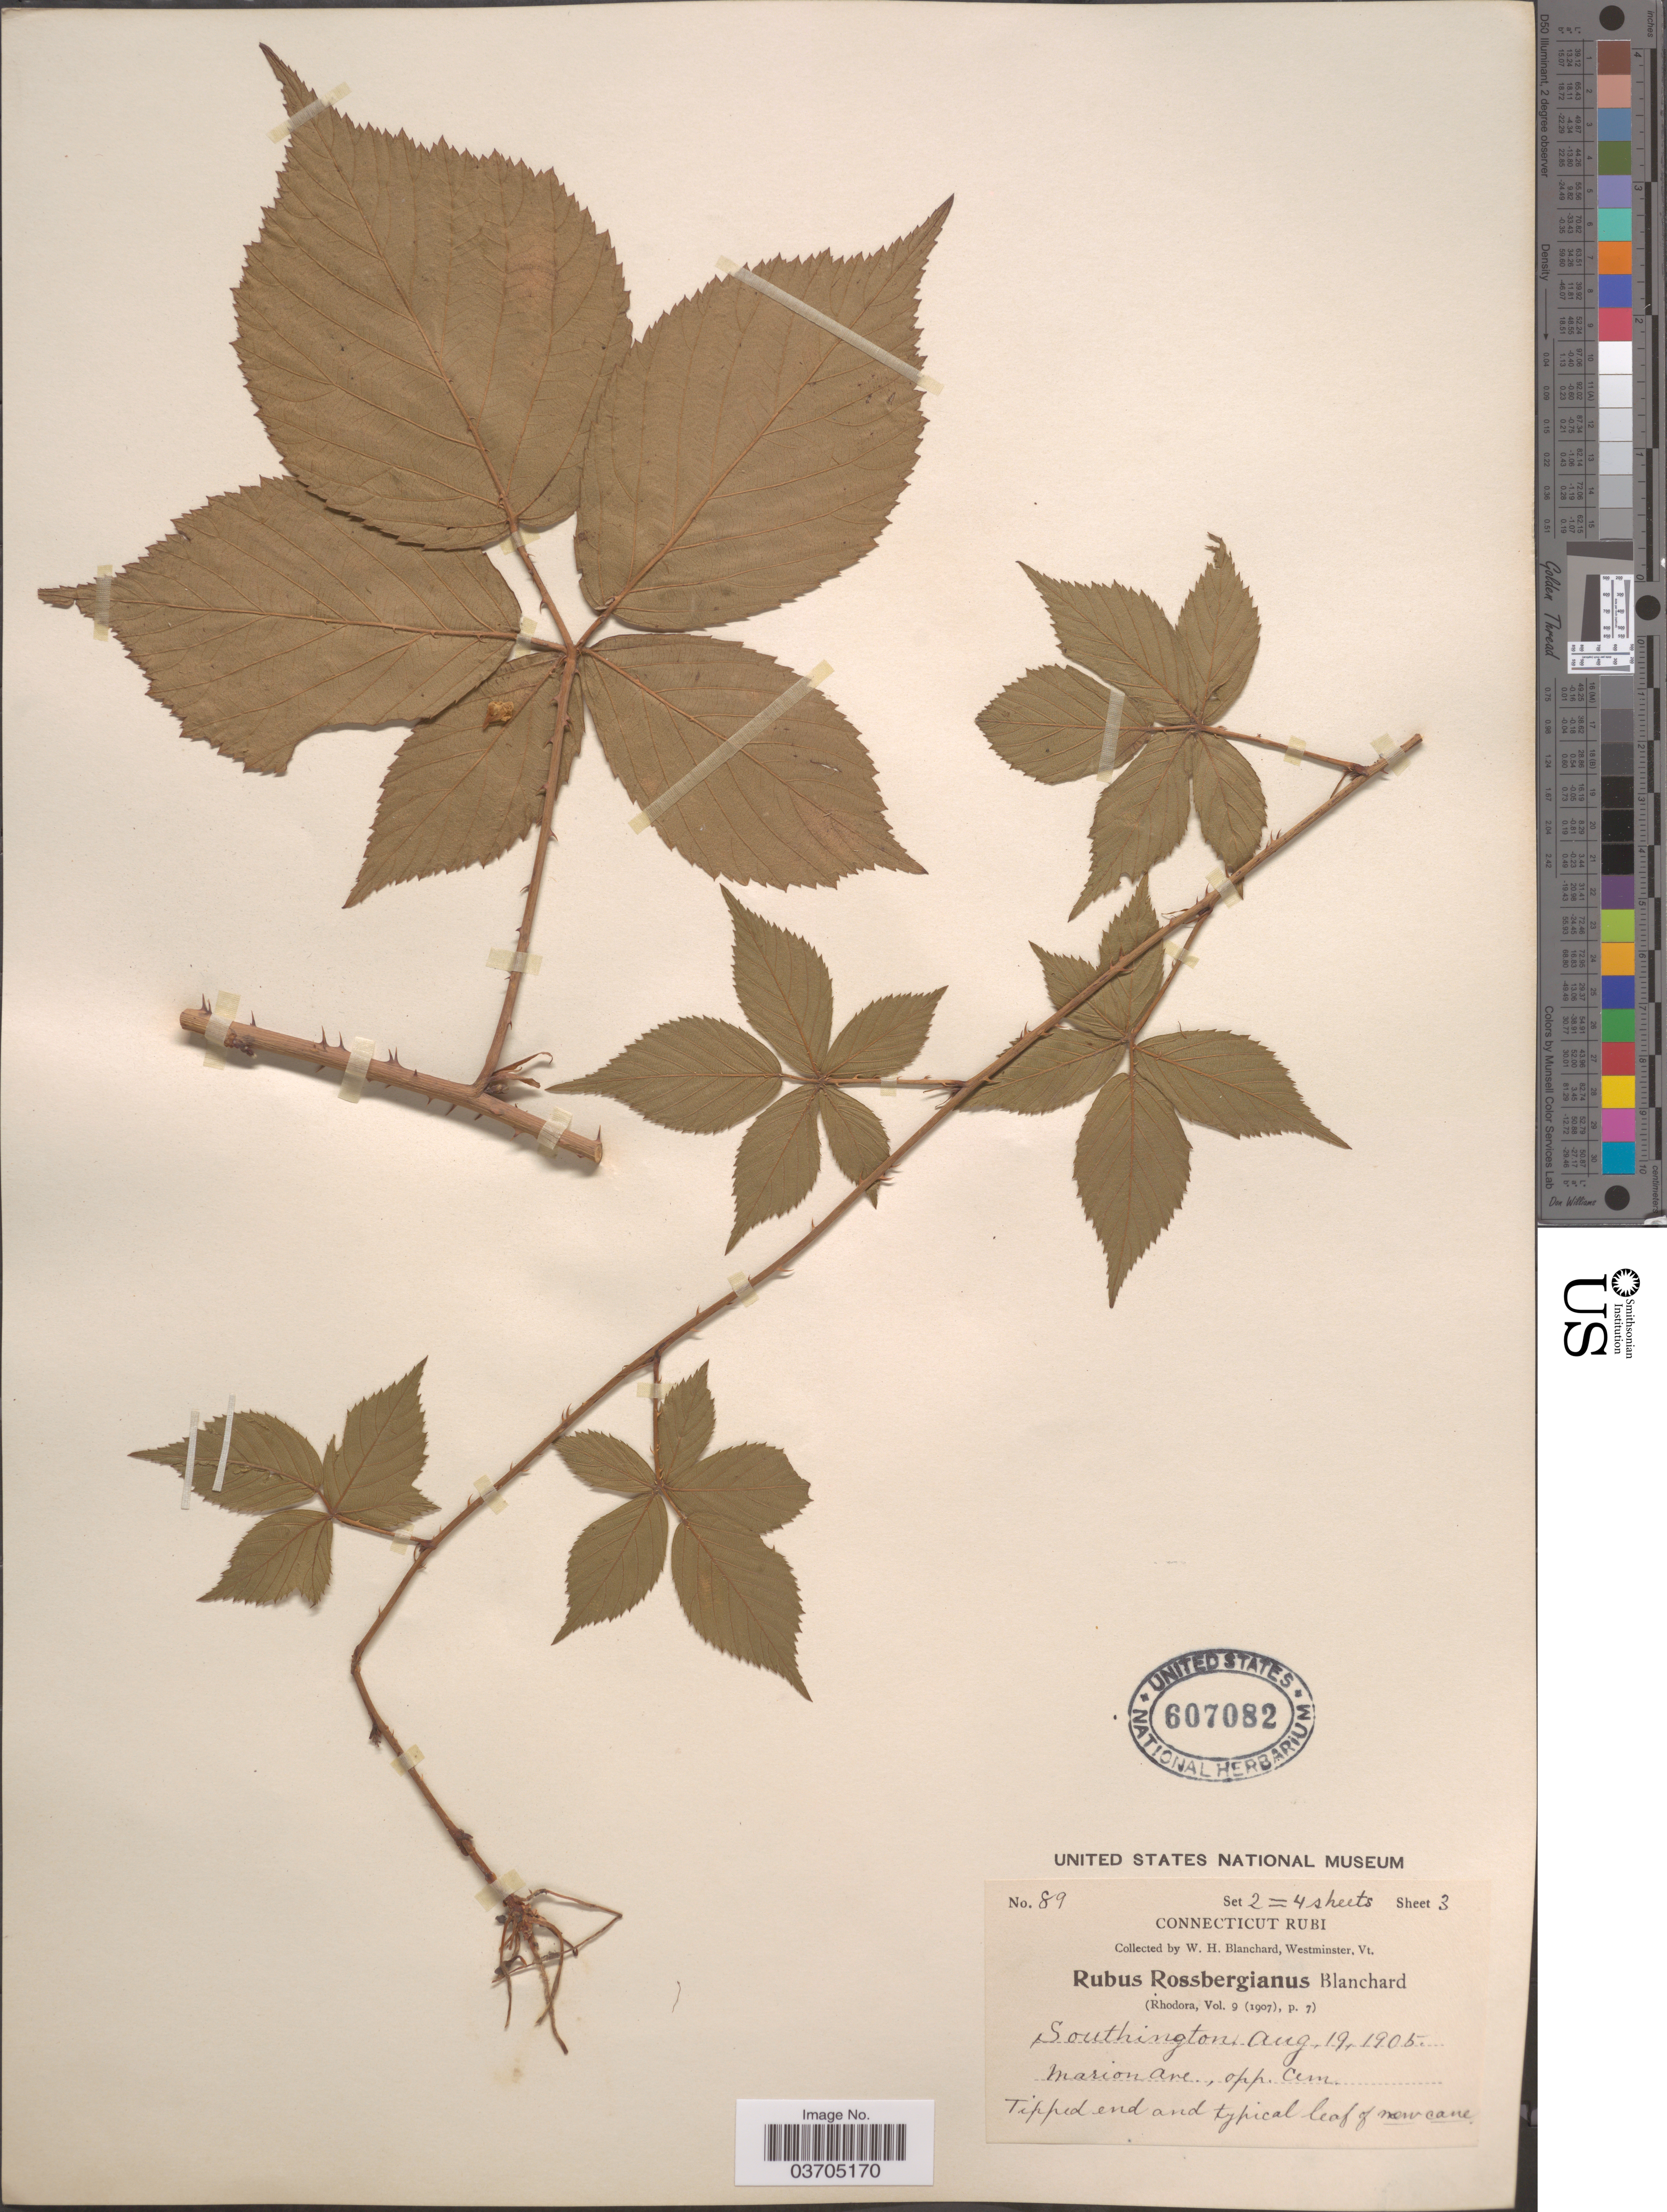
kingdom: Plantae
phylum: Tracheophyta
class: Magnoliopsida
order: Rosales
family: Rosaceae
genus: Rubus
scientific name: Rubus frondosus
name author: Bigelow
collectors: W. H. Blanchard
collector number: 89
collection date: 1905-08-19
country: United States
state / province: Connecticut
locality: Southington. Marion Ave., opp. Cem.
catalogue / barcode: US 607082